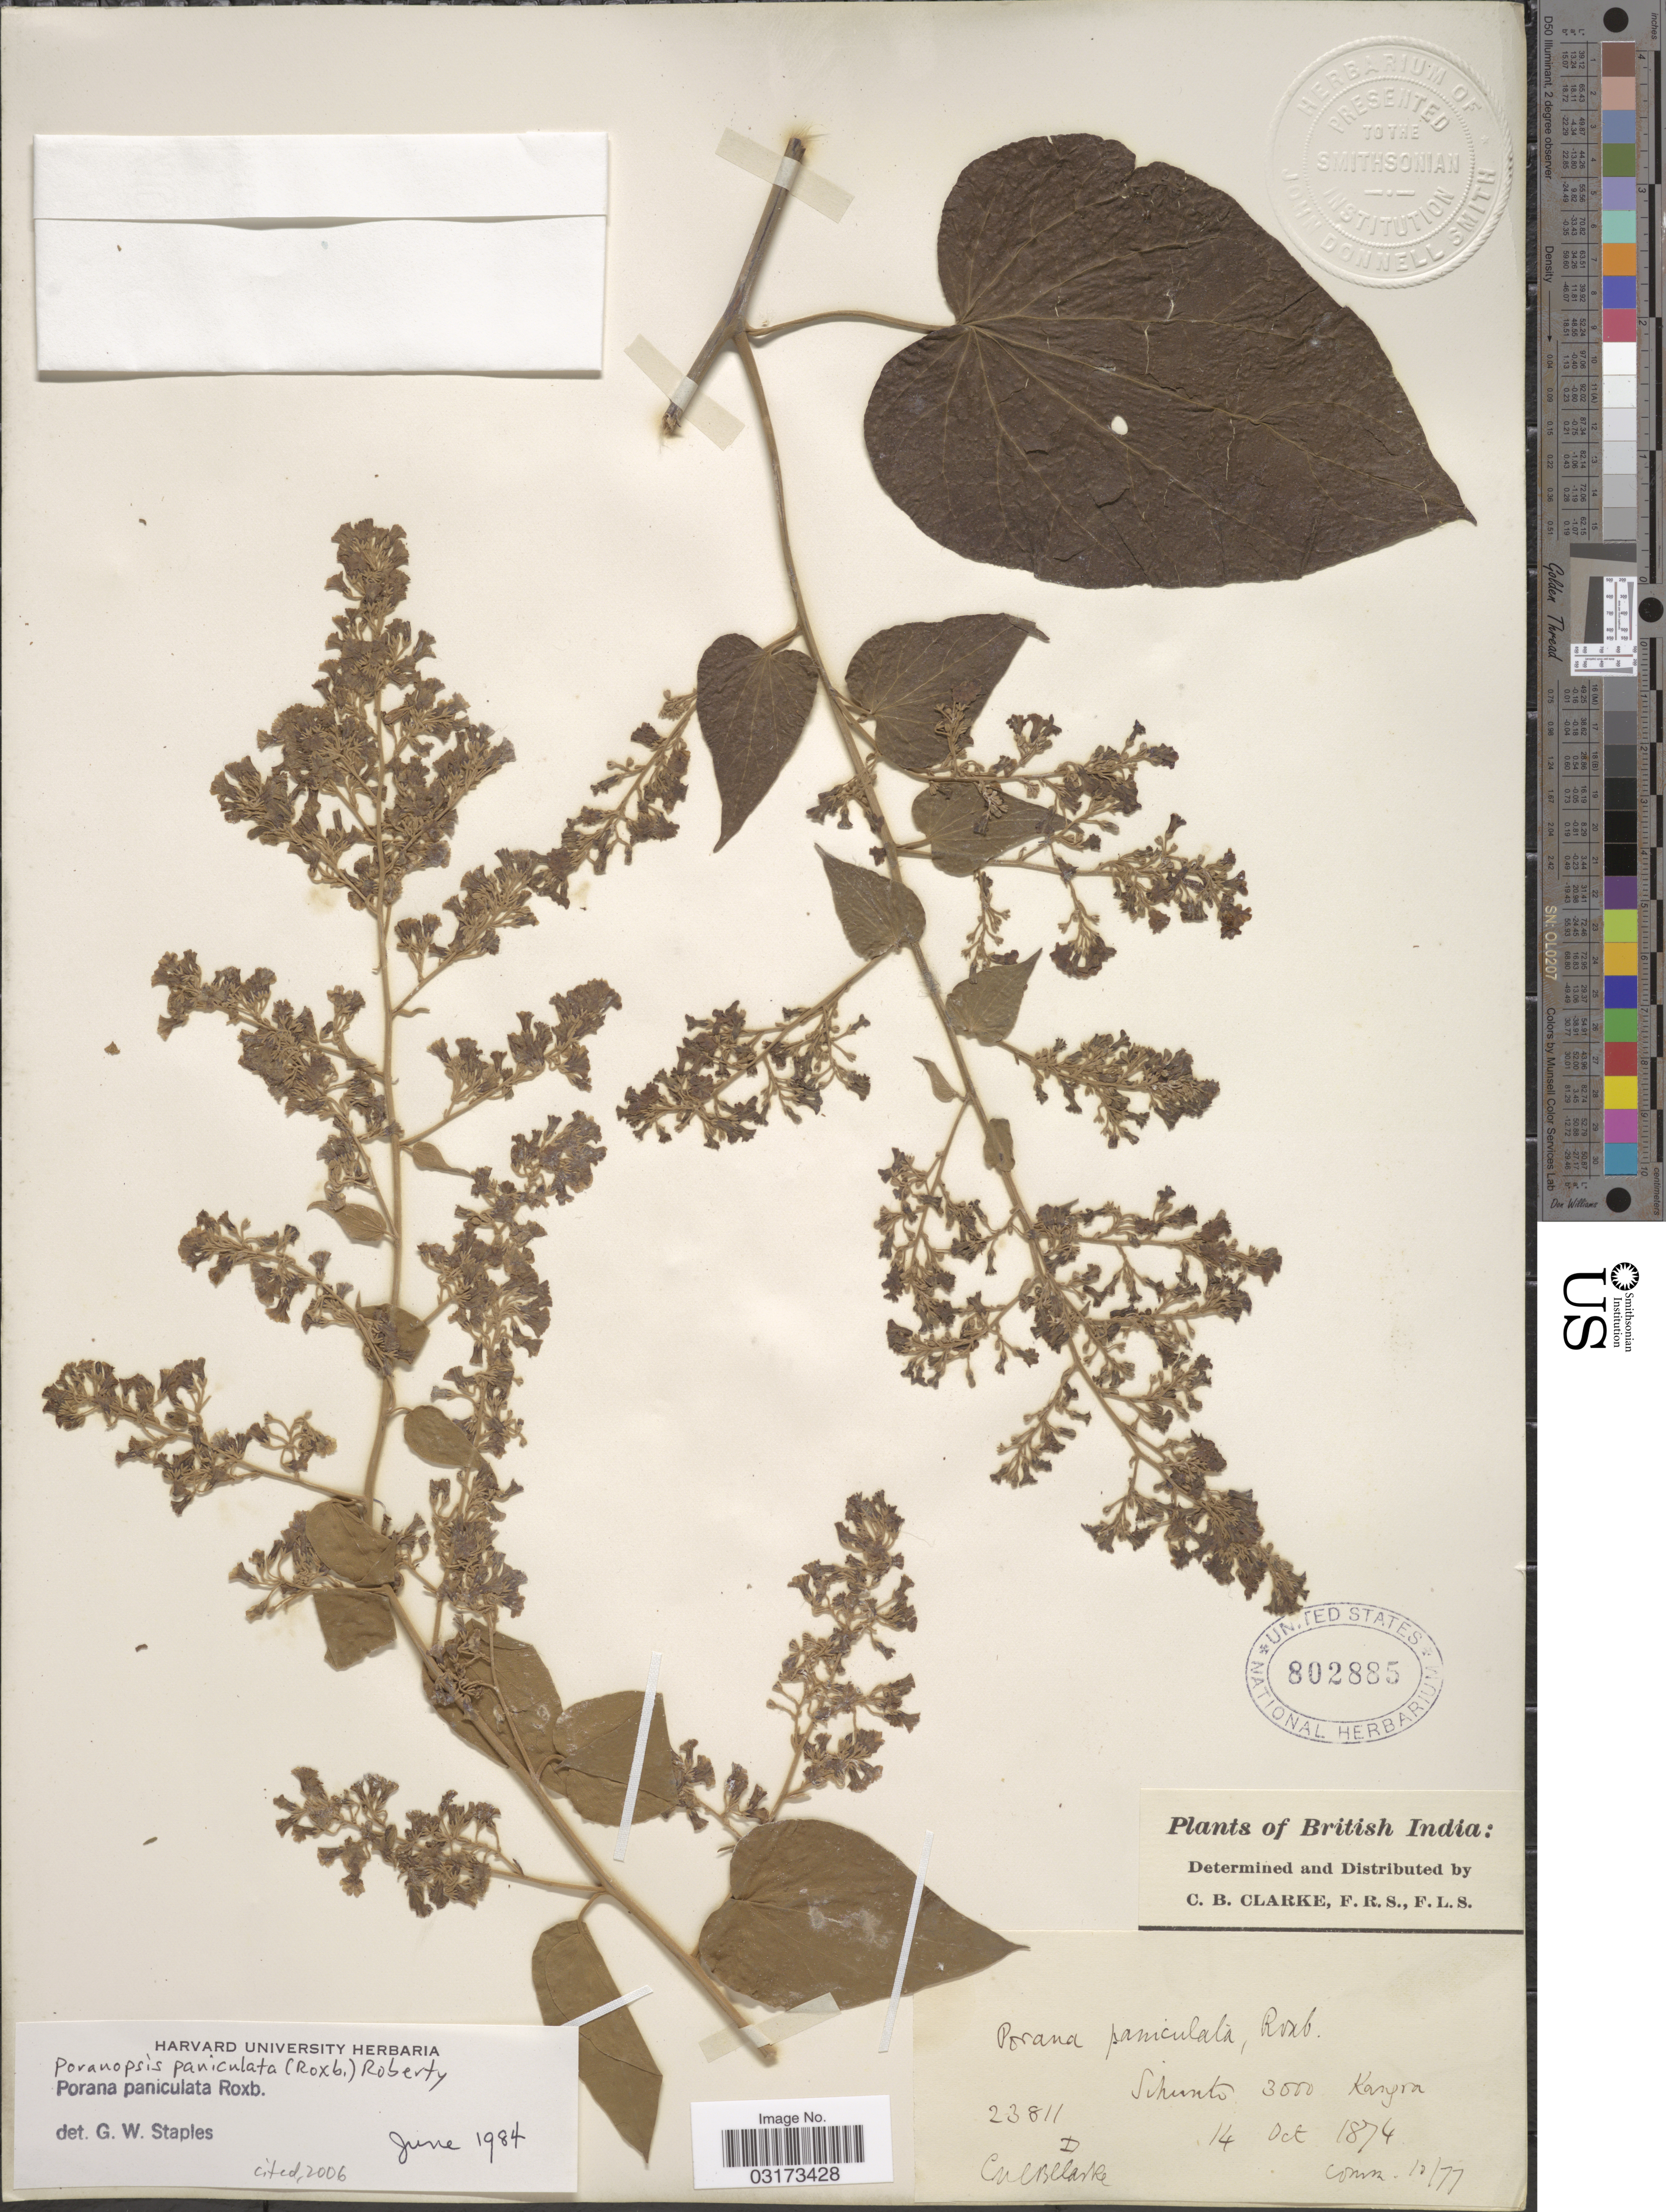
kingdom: Plantae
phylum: Tracheophyta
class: Magnoliopsida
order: Solanales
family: Convolvulaceae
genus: Poranopsis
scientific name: Poranopsis paniculata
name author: (Roxb.) Roberty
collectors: C. B. Clarke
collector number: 23811D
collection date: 1874-10-14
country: India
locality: British India. Sihunto, Kangra.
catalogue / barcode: US 802885